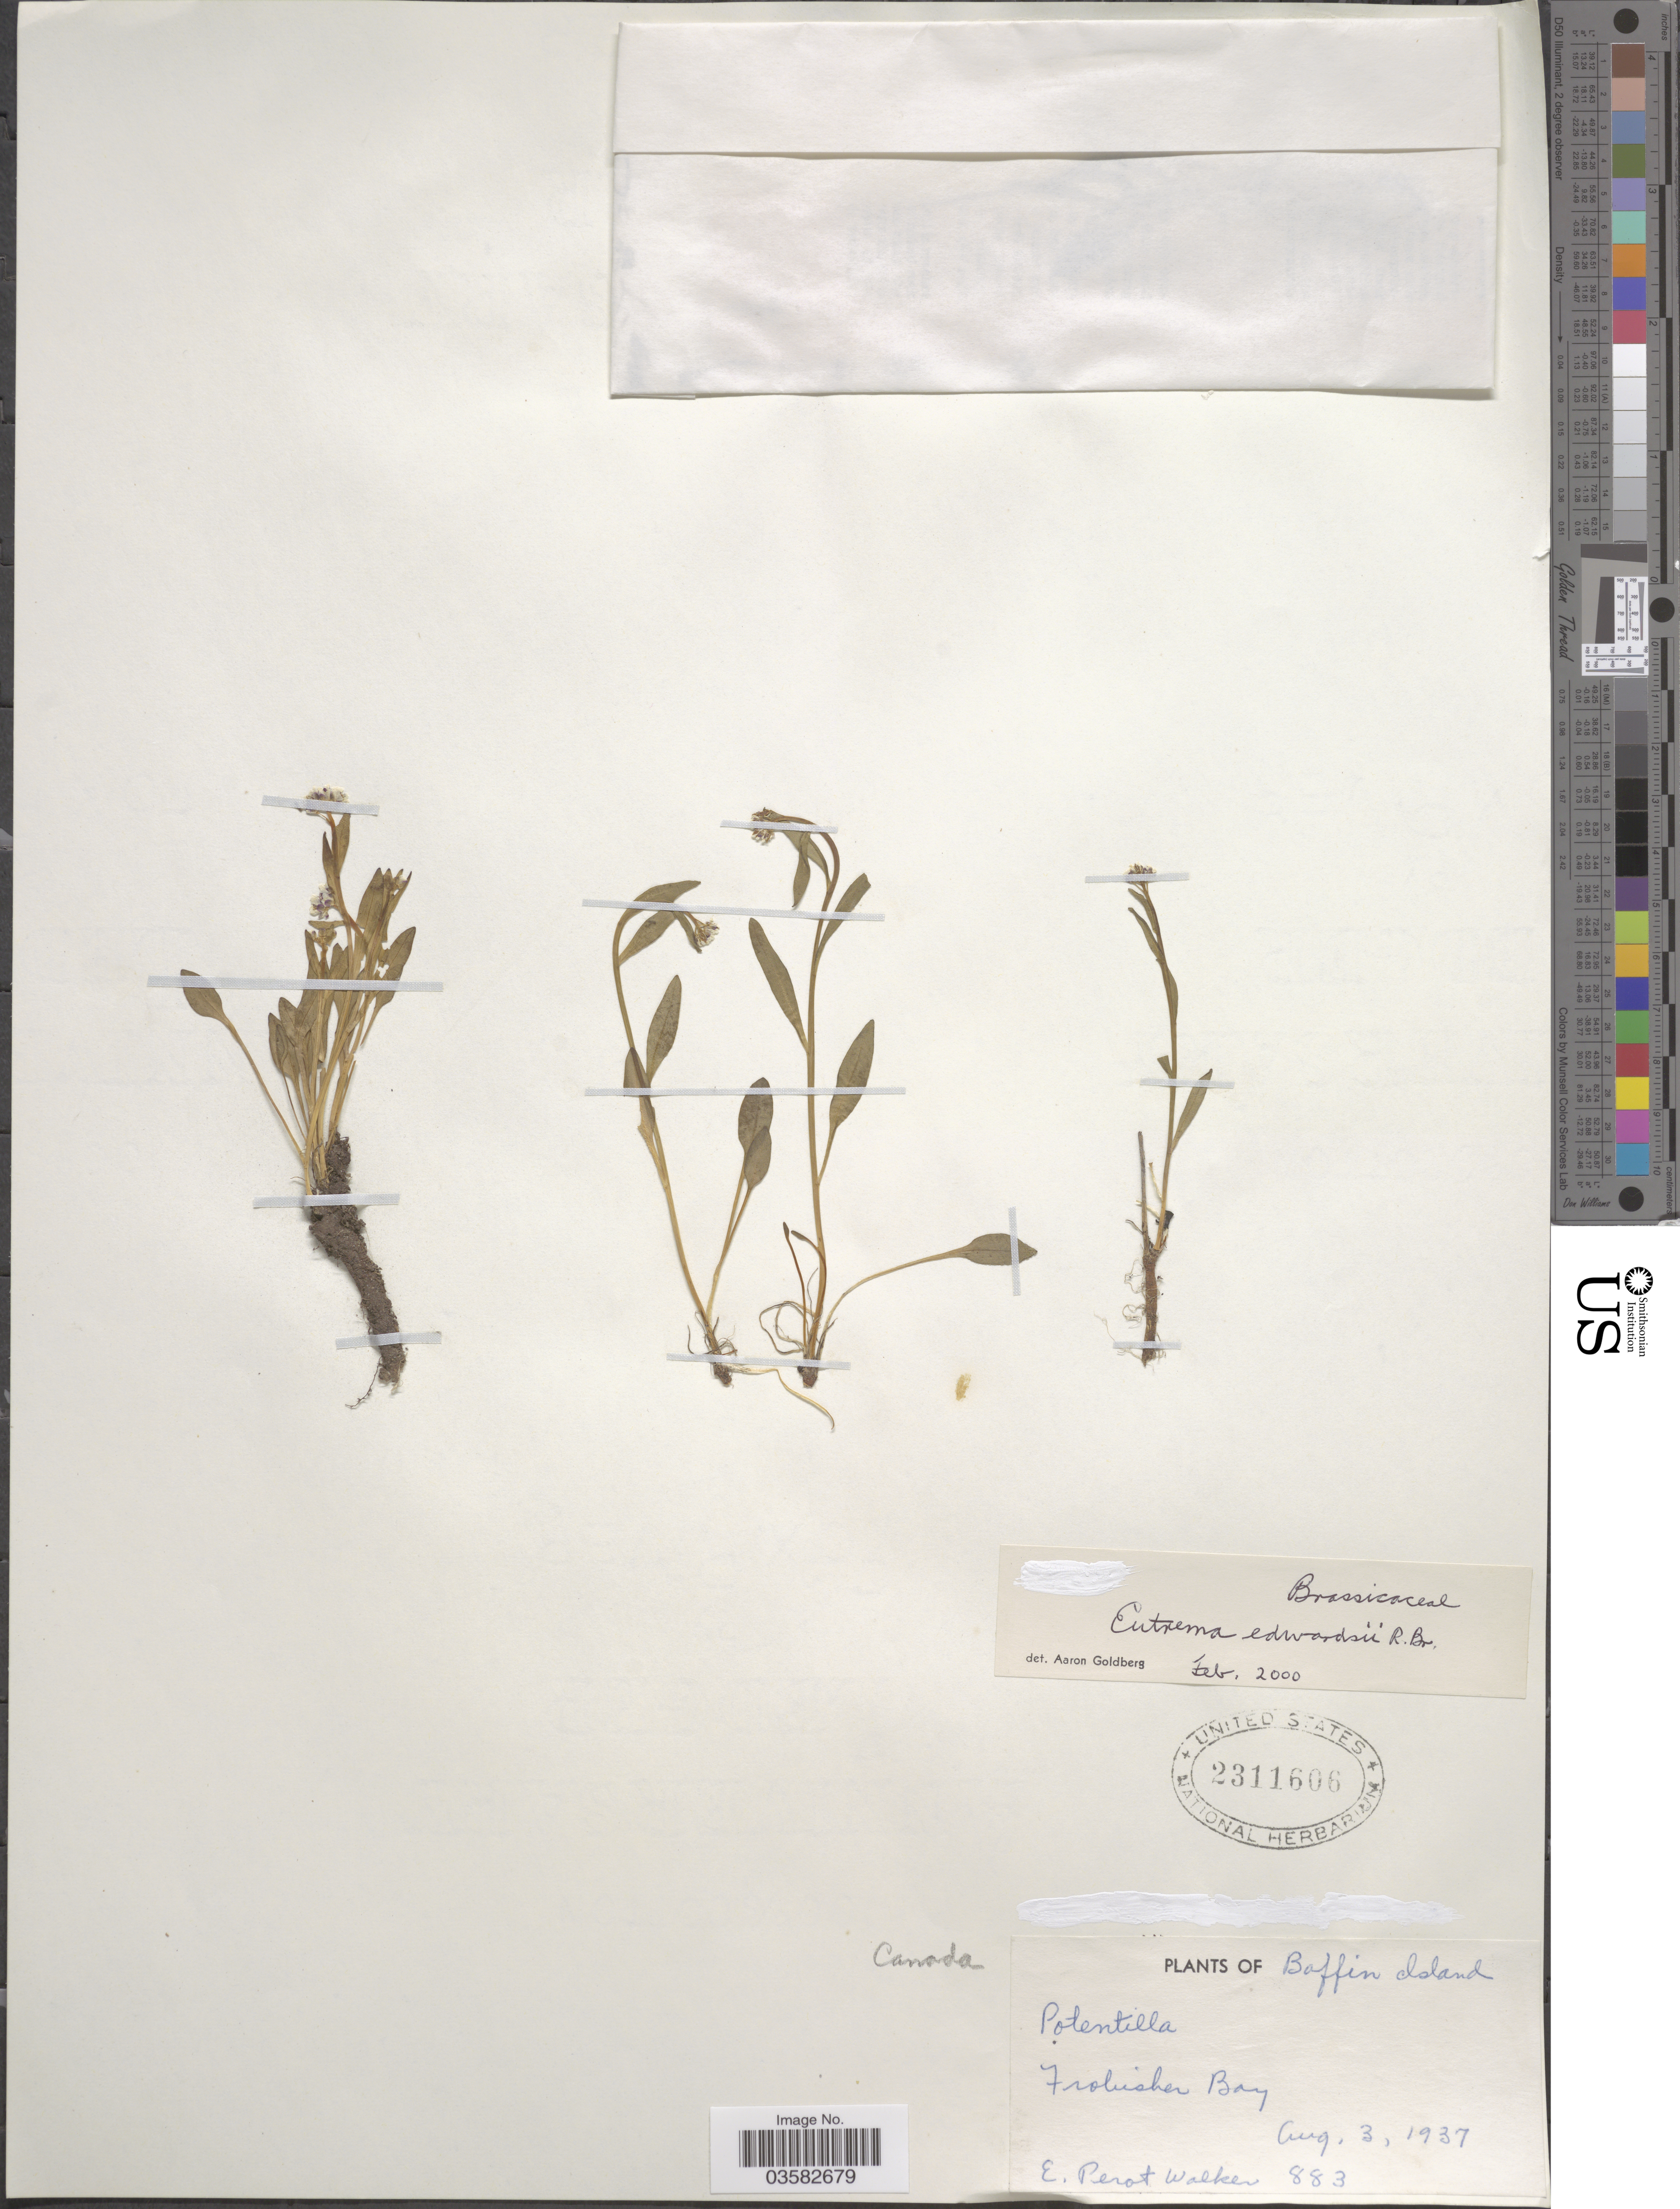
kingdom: Plantae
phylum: Tracheophyta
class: Magnoliopsida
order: Brassicales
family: Brassicaceae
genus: Eutrema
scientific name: Eutrema edwardsii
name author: R. Br.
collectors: E. Walker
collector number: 883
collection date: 1937-08-03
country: Canada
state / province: Nunavut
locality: Baffin Island. Frobisher Bay.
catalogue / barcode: US 2311606